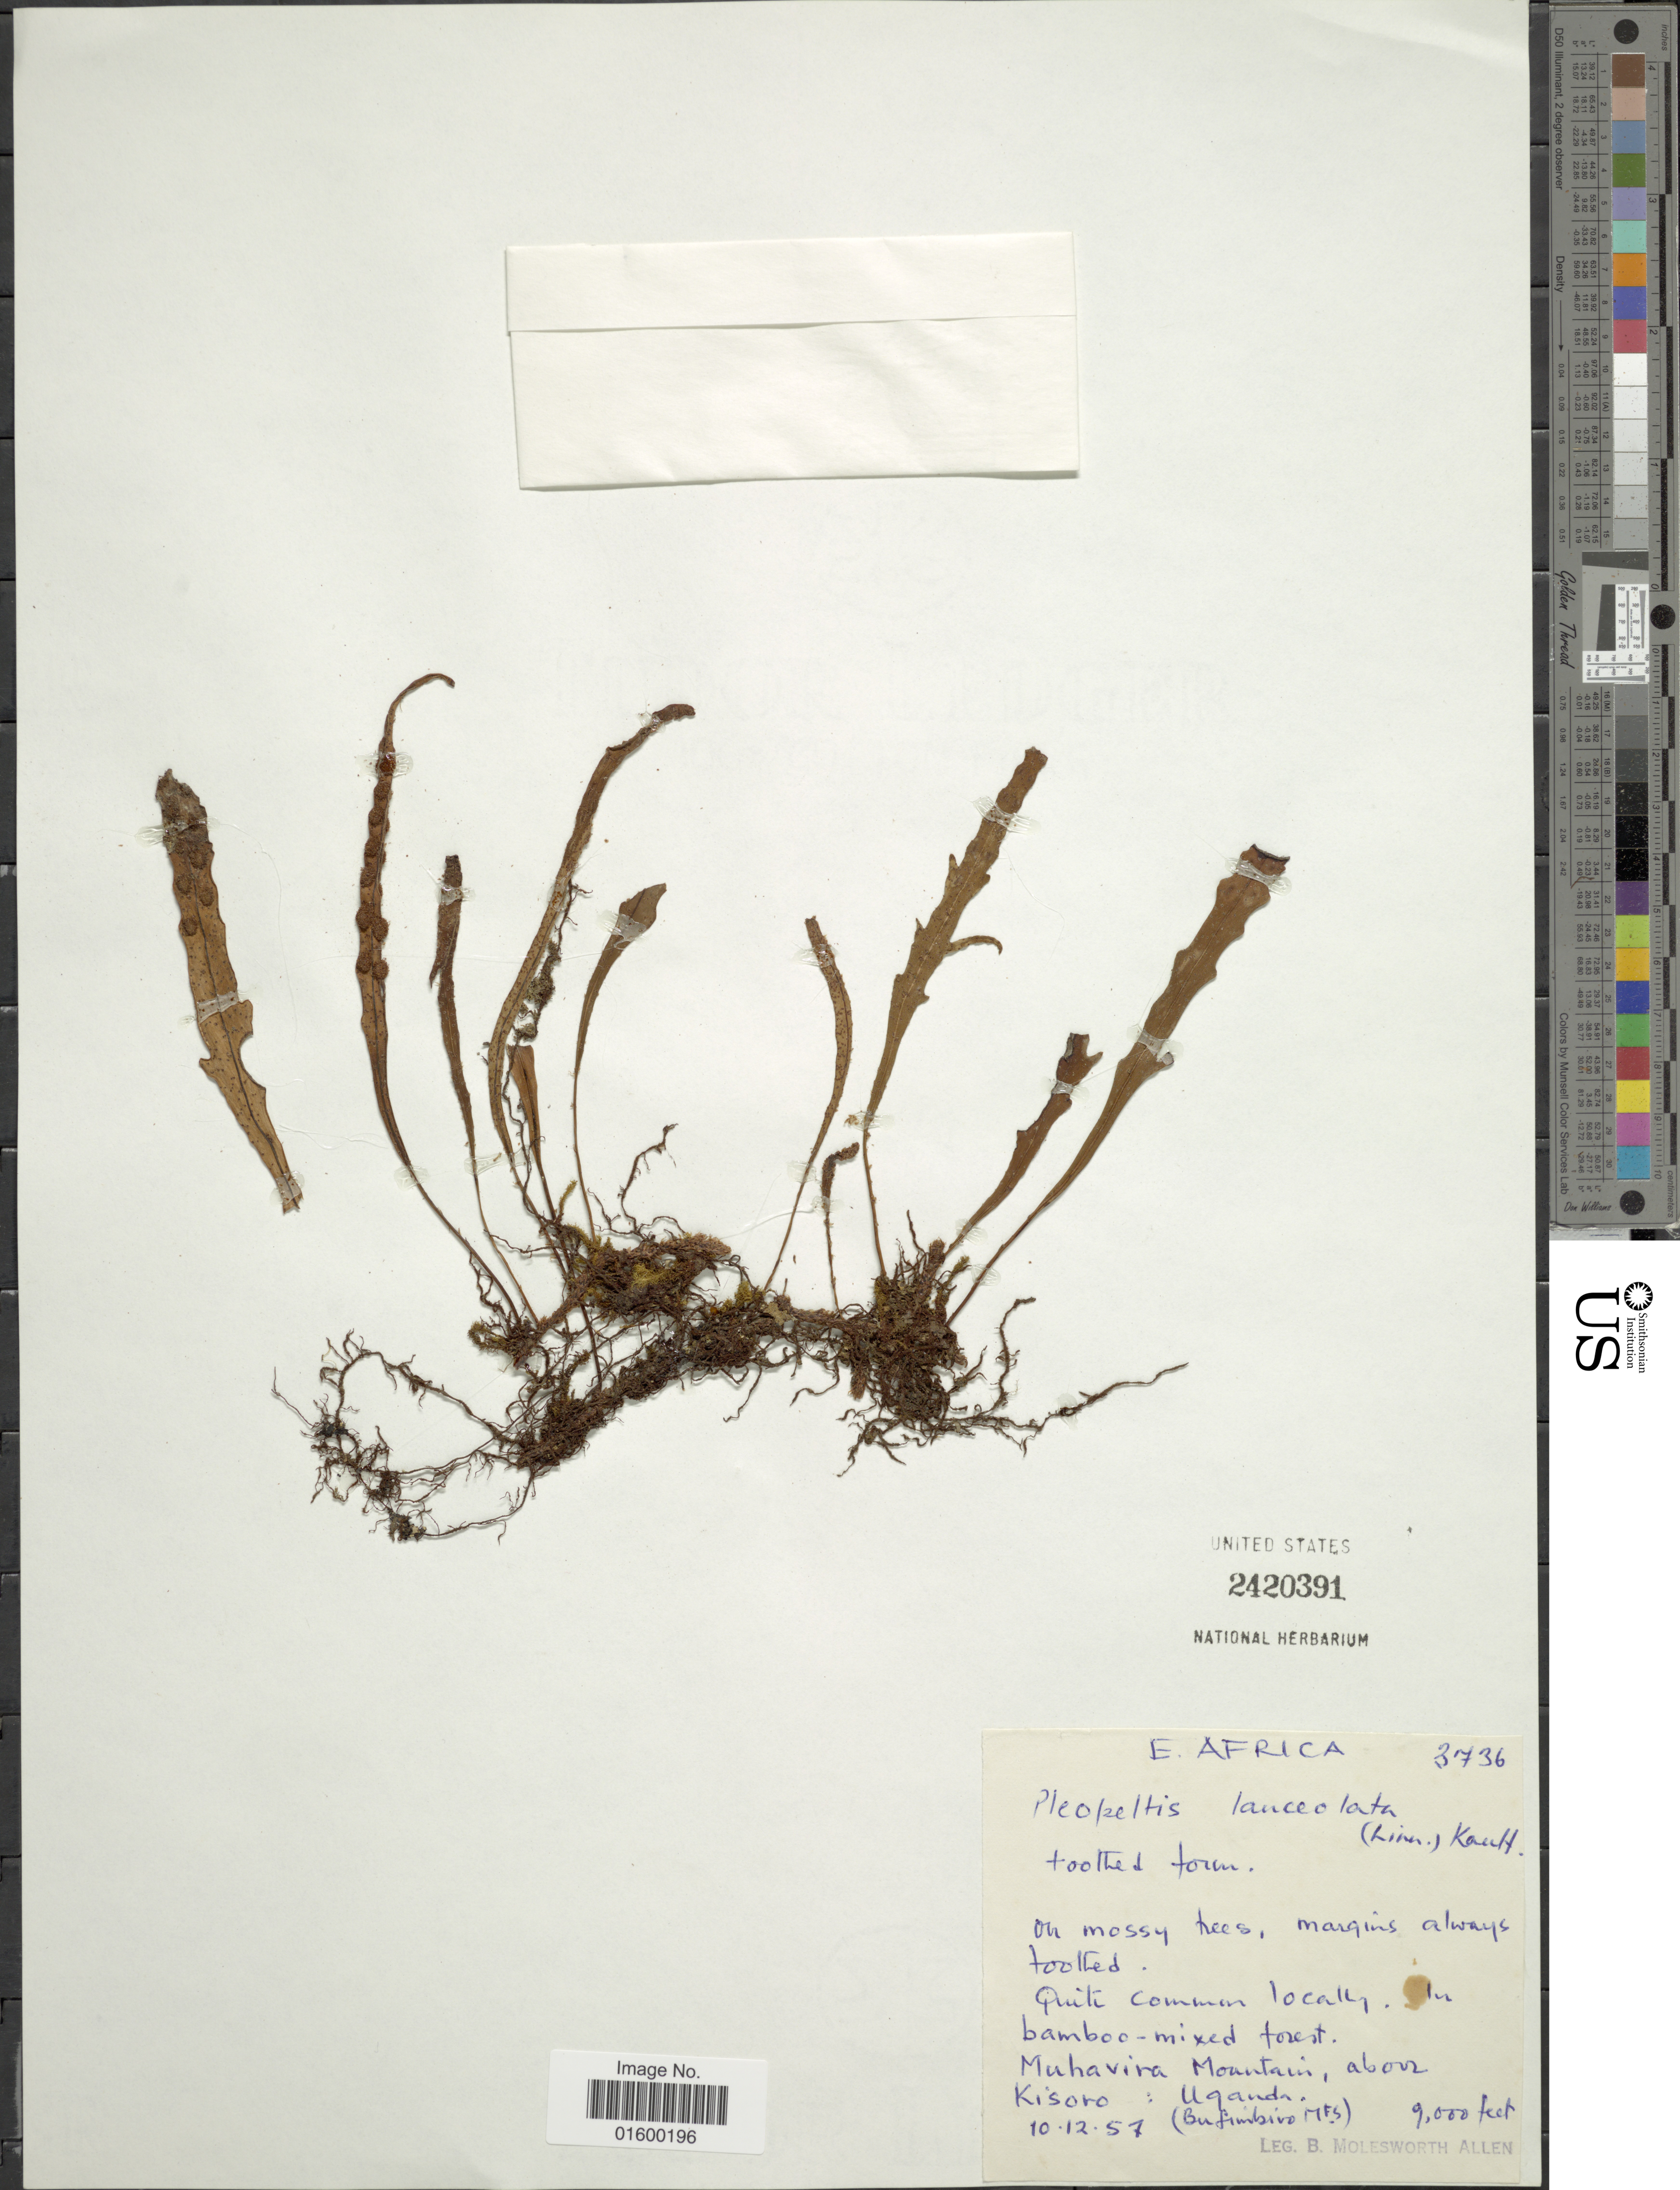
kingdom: Plantae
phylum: Tracheophyta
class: Polypodiopsida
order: Polypodiales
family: Polypodiaceae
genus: Pleopeltis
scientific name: Pleopeltis macrocarpa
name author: (Bory ex Willd.) Kaulf.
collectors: B. E. G. Molesworth-Allen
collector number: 3736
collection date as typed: Transcribed d/m/y: 10/12/57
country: Uganda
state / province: Western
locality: Muhavira Mountain [Muhavura Mt.], above Kisoro, E. Africa. Bufimbiro Mts. [Mufumbiro Mts.].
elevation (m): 2743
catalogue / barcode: US 2420391